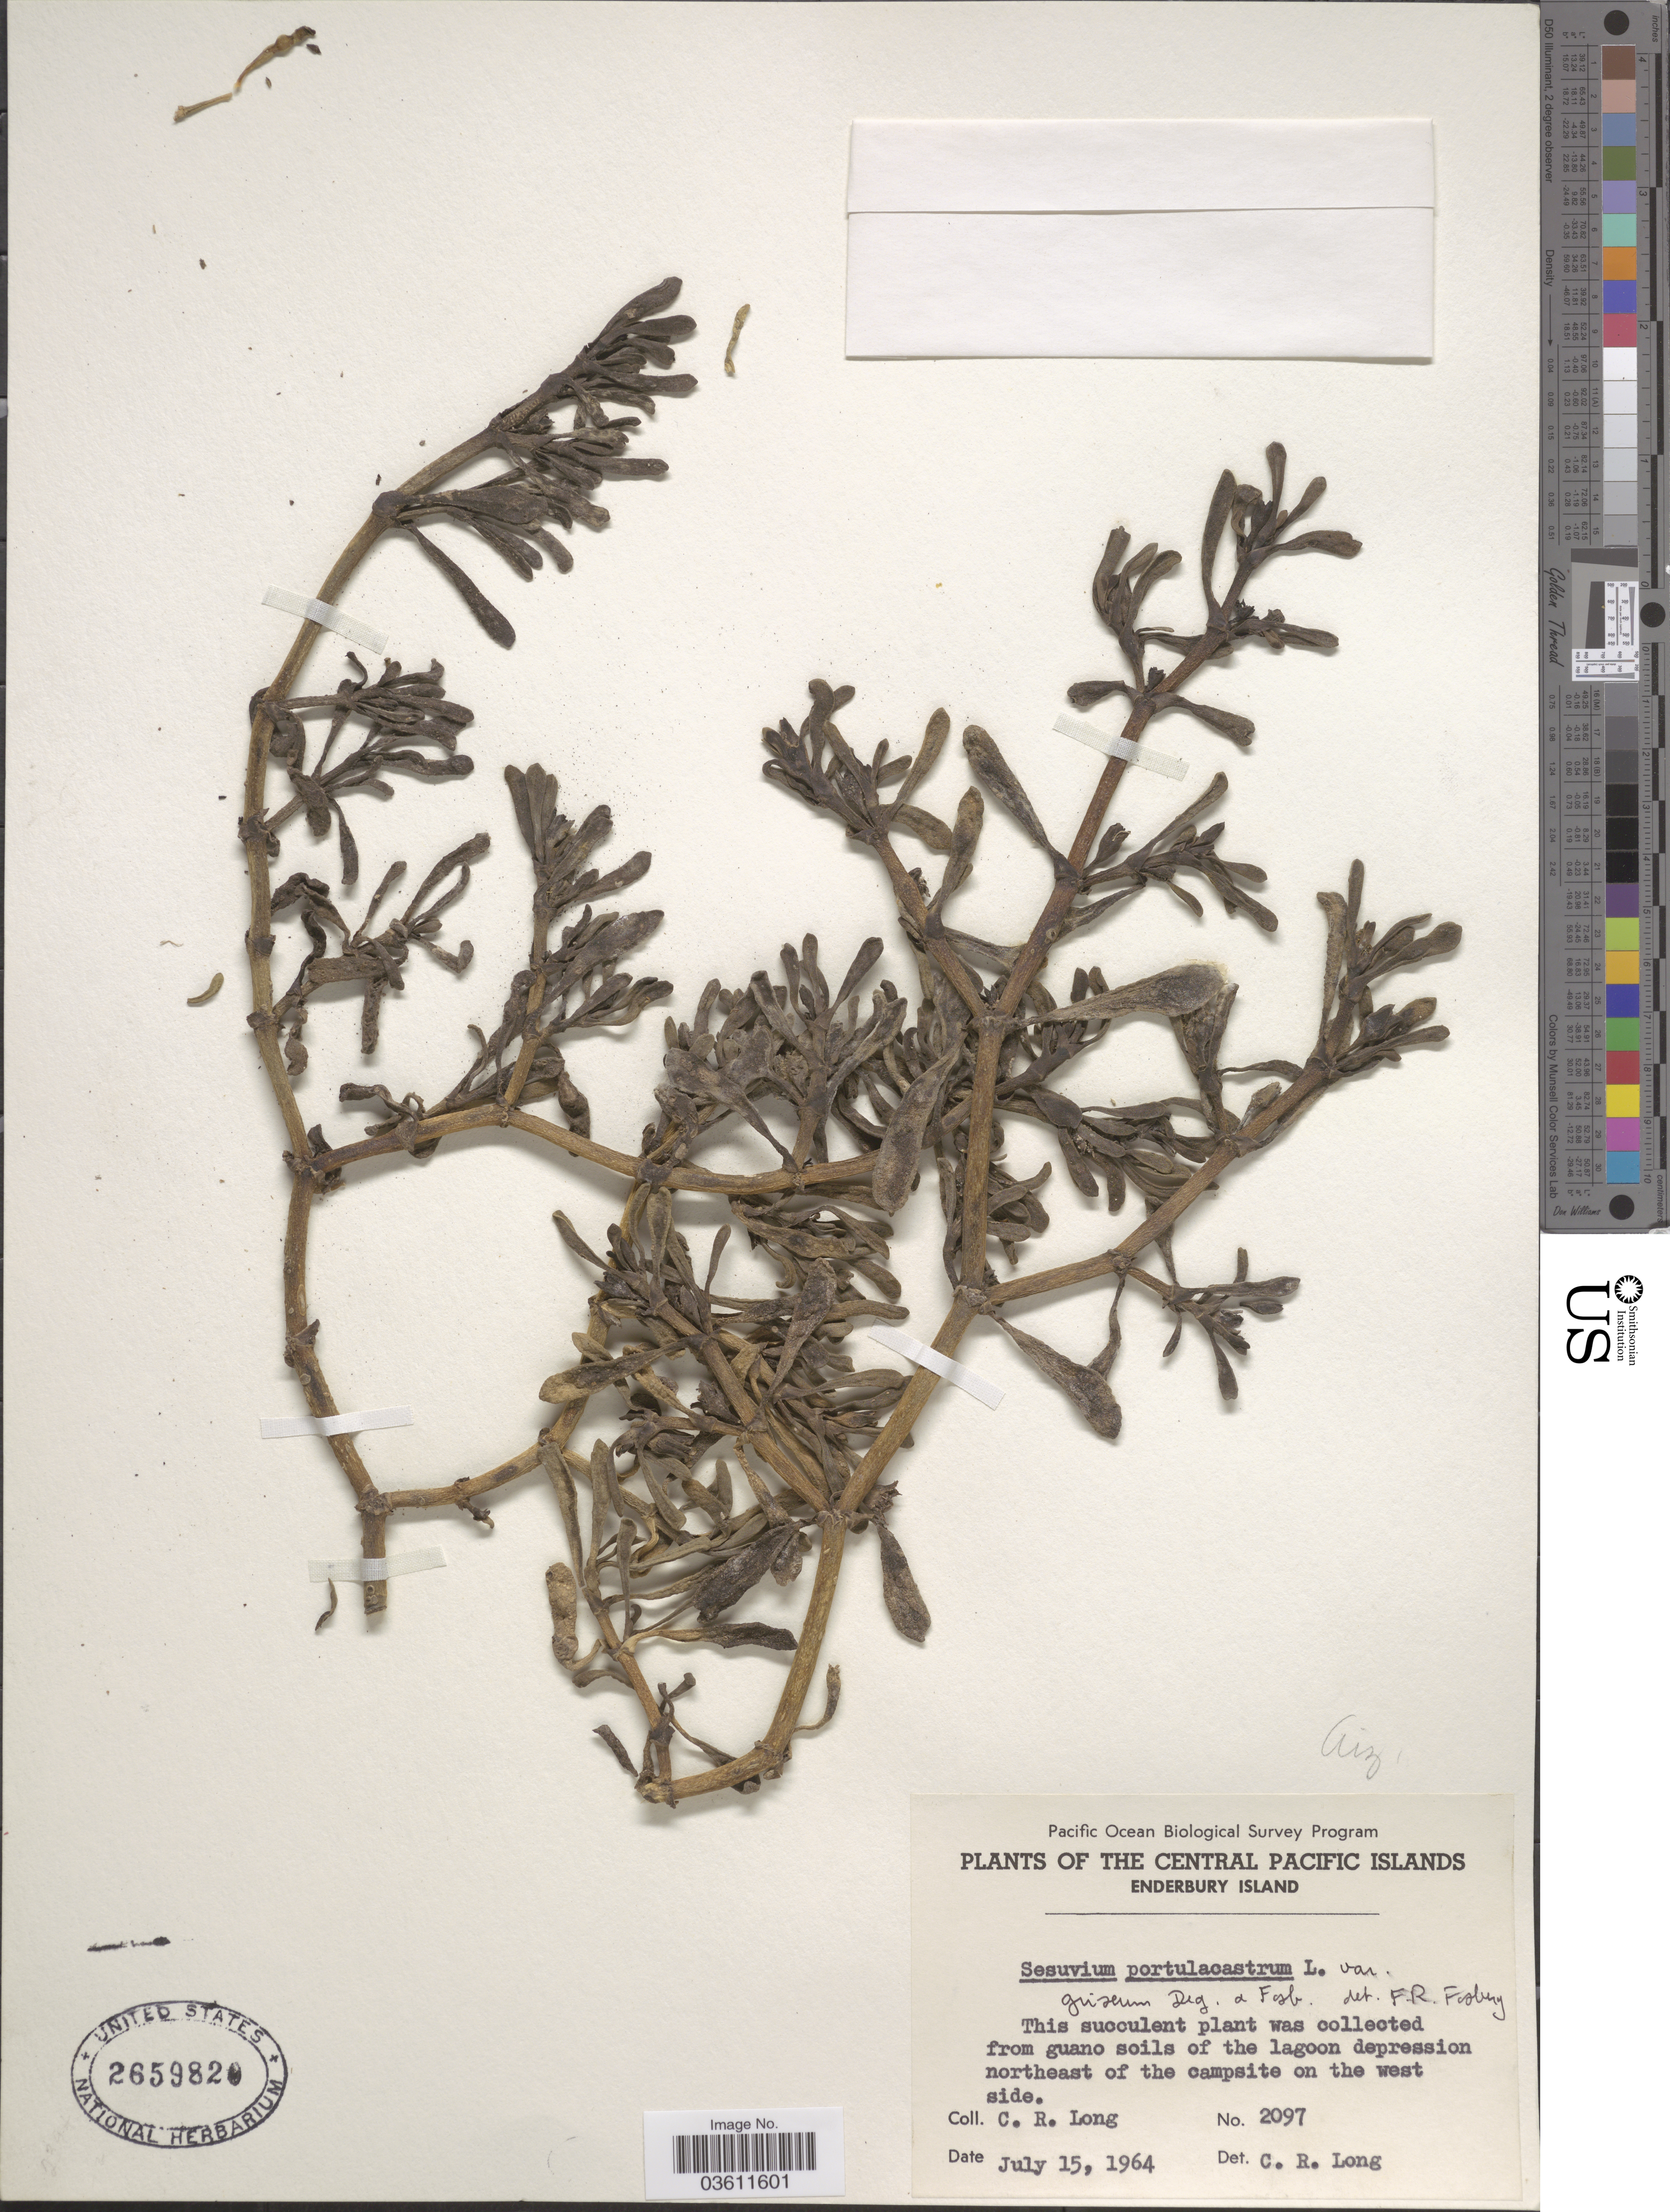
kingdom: Plantae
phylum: Tracheophyta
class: Magnoliopsida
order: Caryophyllales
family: Aizoaceae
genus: Sesuvium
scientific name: Sesuvium portulacastrum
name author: (L.) L.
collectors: C. R. Long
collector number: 2097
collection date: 1964-07-15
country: Kiribati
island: Enderbury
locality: The Central Pacific Islands. Enderbury Island. Soils of the lagoon depression northeast of the campsite on the west side.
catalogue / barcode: US 2659820